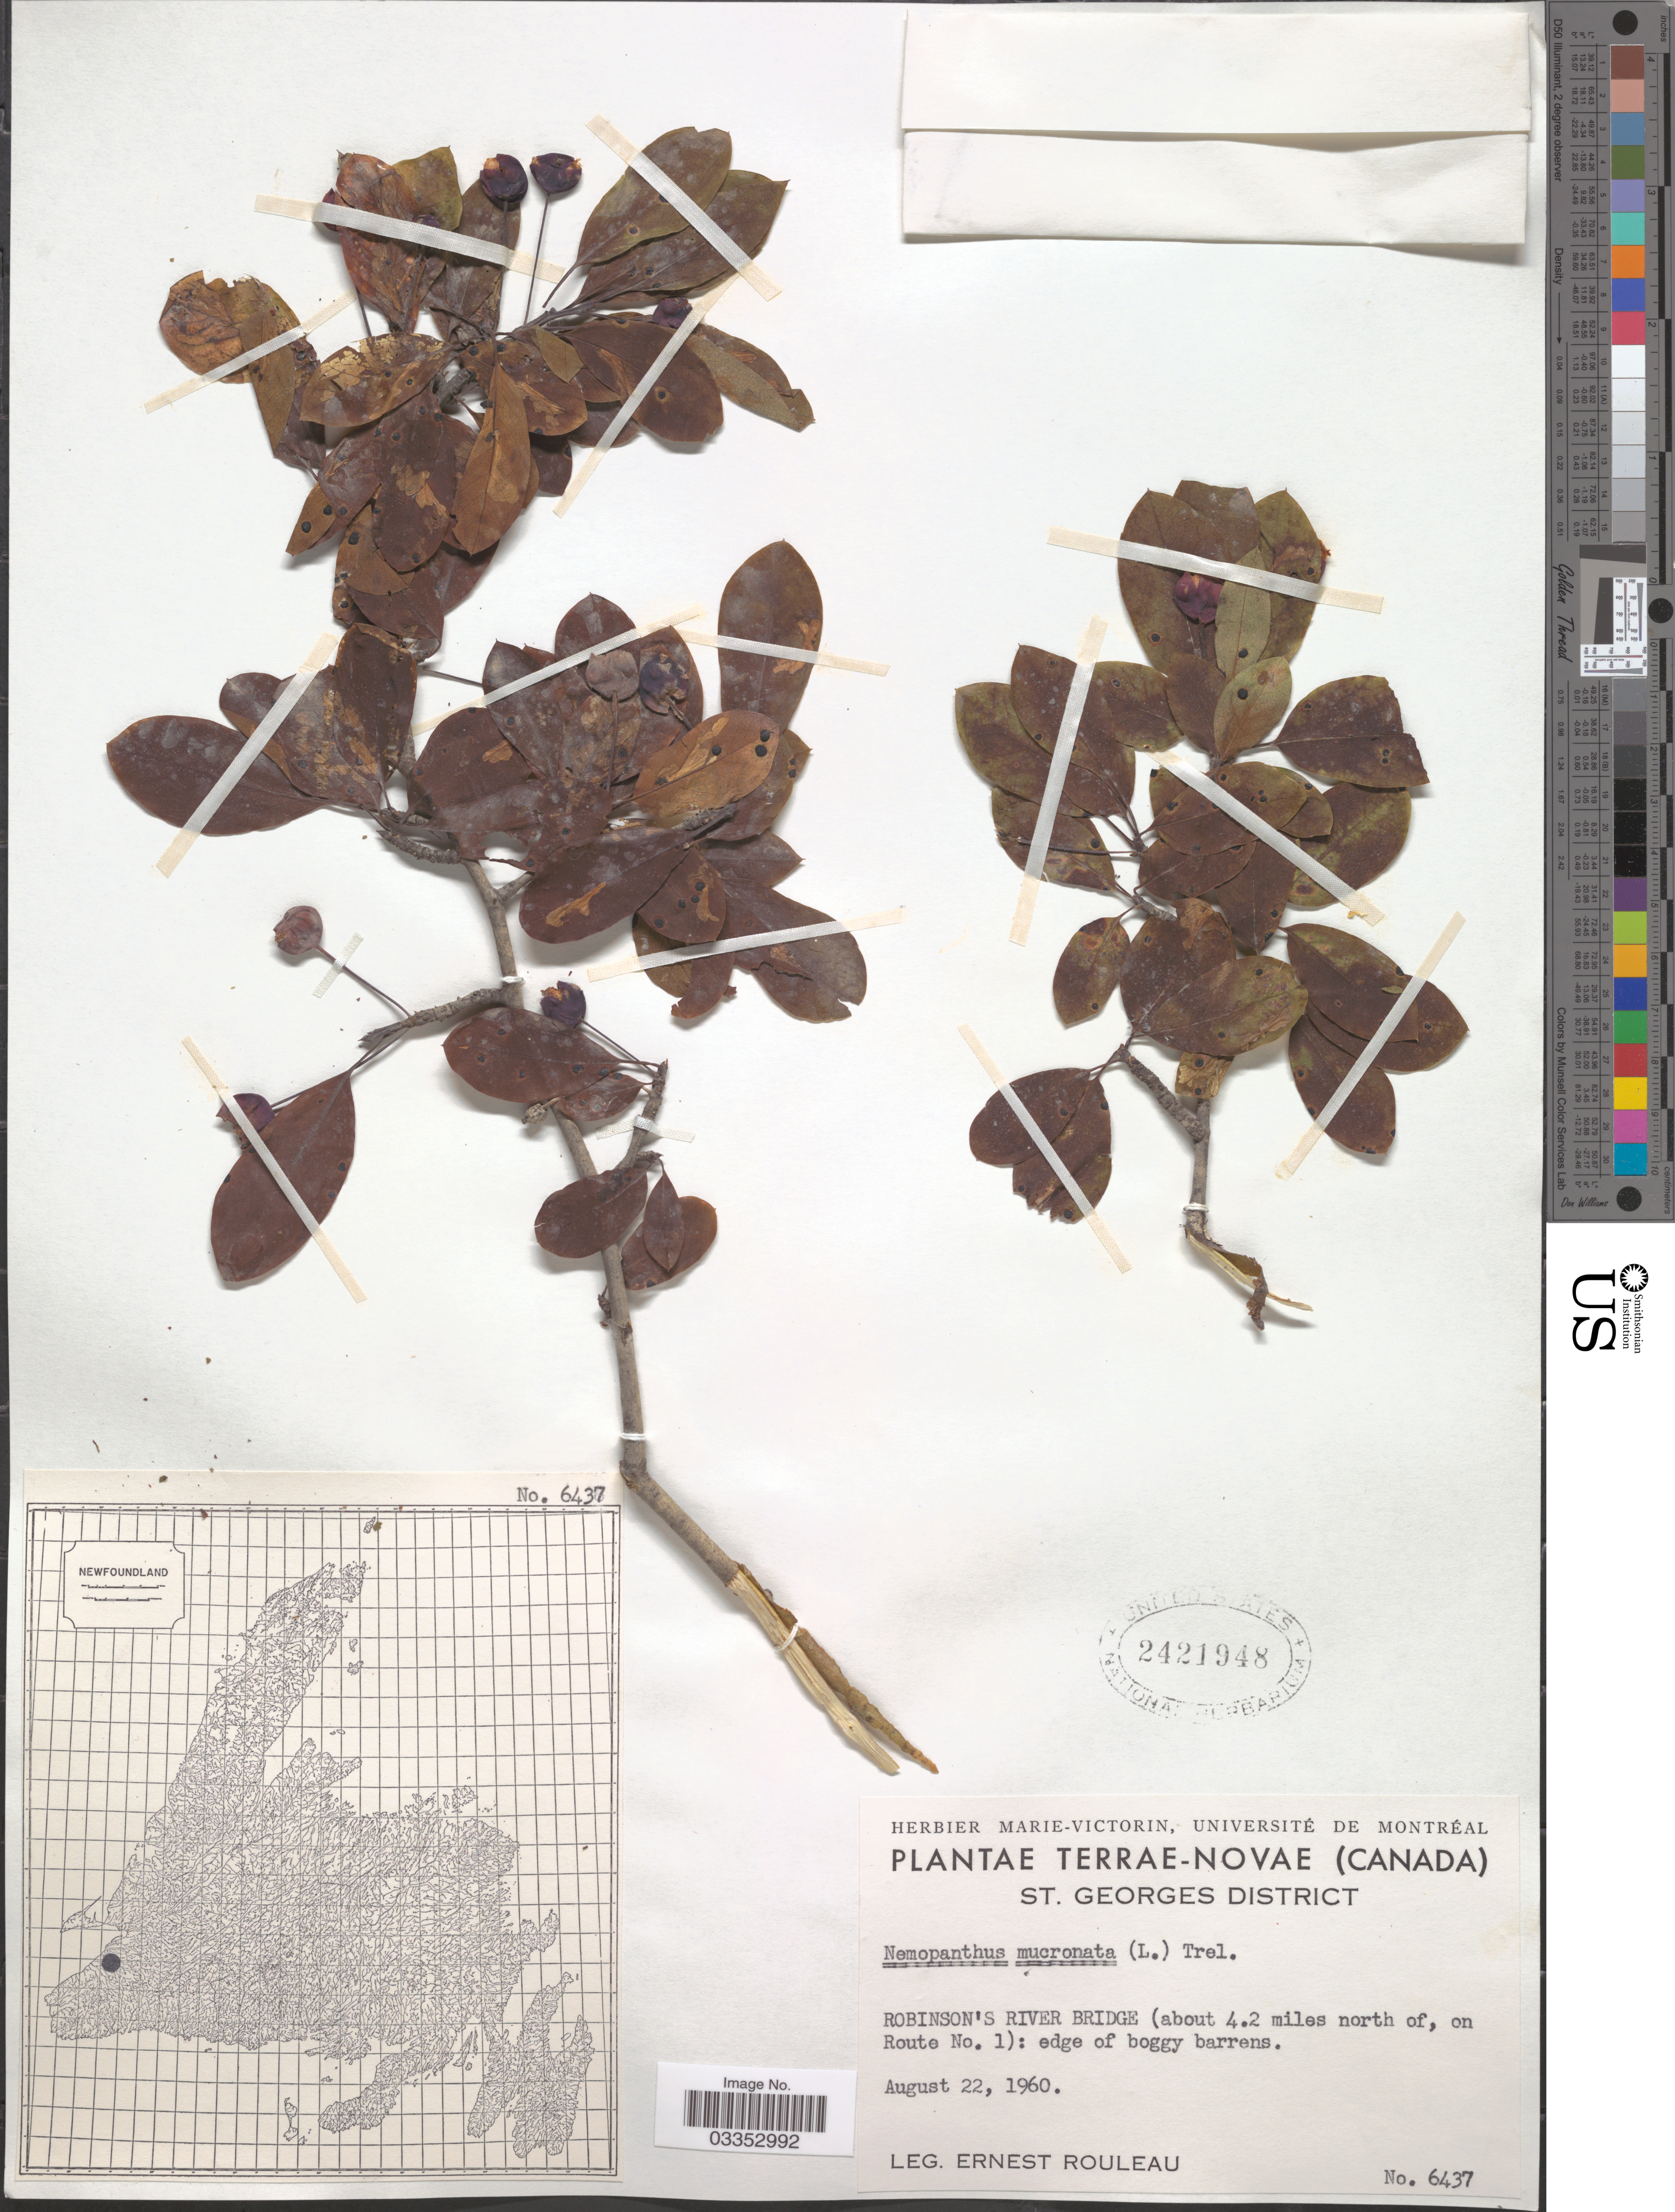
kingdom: Plantae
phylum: Tracheophyta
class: Magnoliopsida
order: Aquifoliales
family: Aquifoliaceae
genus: Nemopanthus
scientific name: Nemopanthus mucronatus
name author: (L.) Trel.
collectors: E. Rouleau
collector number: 6437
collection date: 1960-08-22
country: Canada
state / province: Newfoundland and Labrador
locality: Terrae-Novae. St. Georges District. Robinson's River Bridge (about 4.2 miles north of, on Route No. 1).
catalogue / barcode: US 2421948